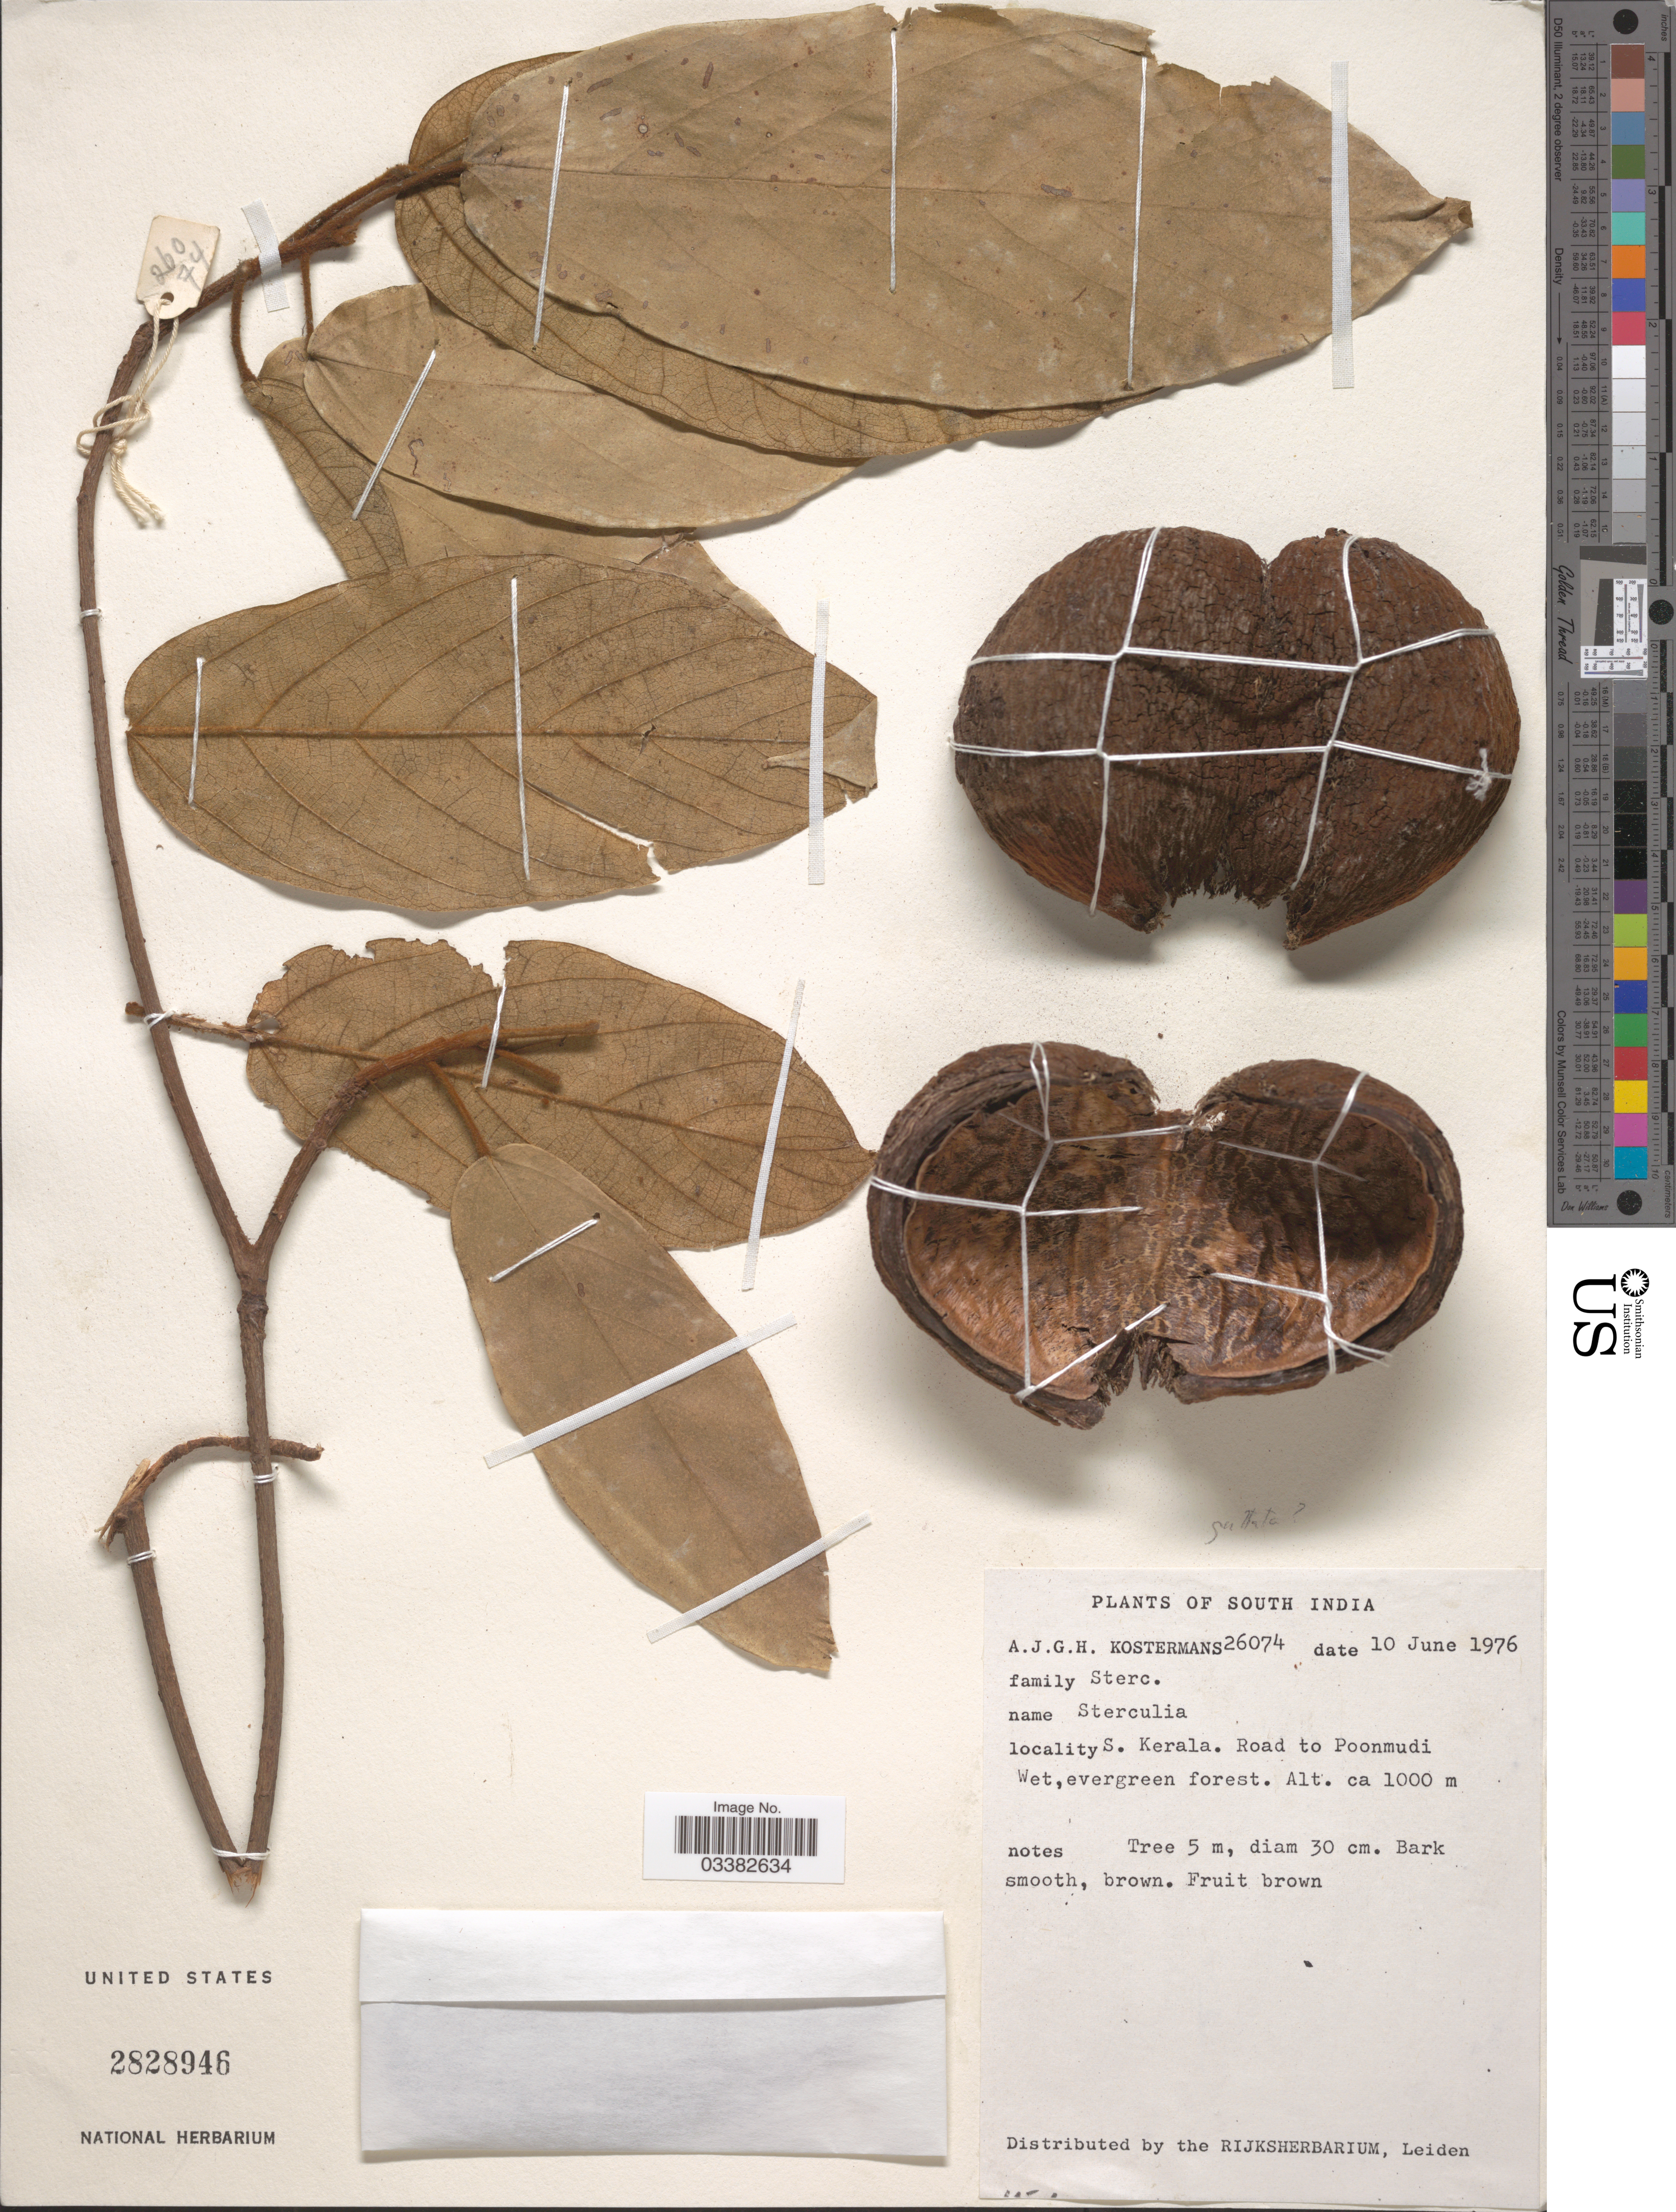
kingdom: Plantae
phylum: Tracheophyta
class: Magnoliopsida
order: Malvales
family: Malvaceae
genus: Sterculia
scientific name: Sterculia sp.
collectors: A. J. G. Kostermans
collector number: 26074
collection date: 1976-06-10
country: India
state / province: Kerala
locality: South India. S. Kerala. Road to Poonmudi.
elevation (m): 1000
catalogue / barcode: US 2828946